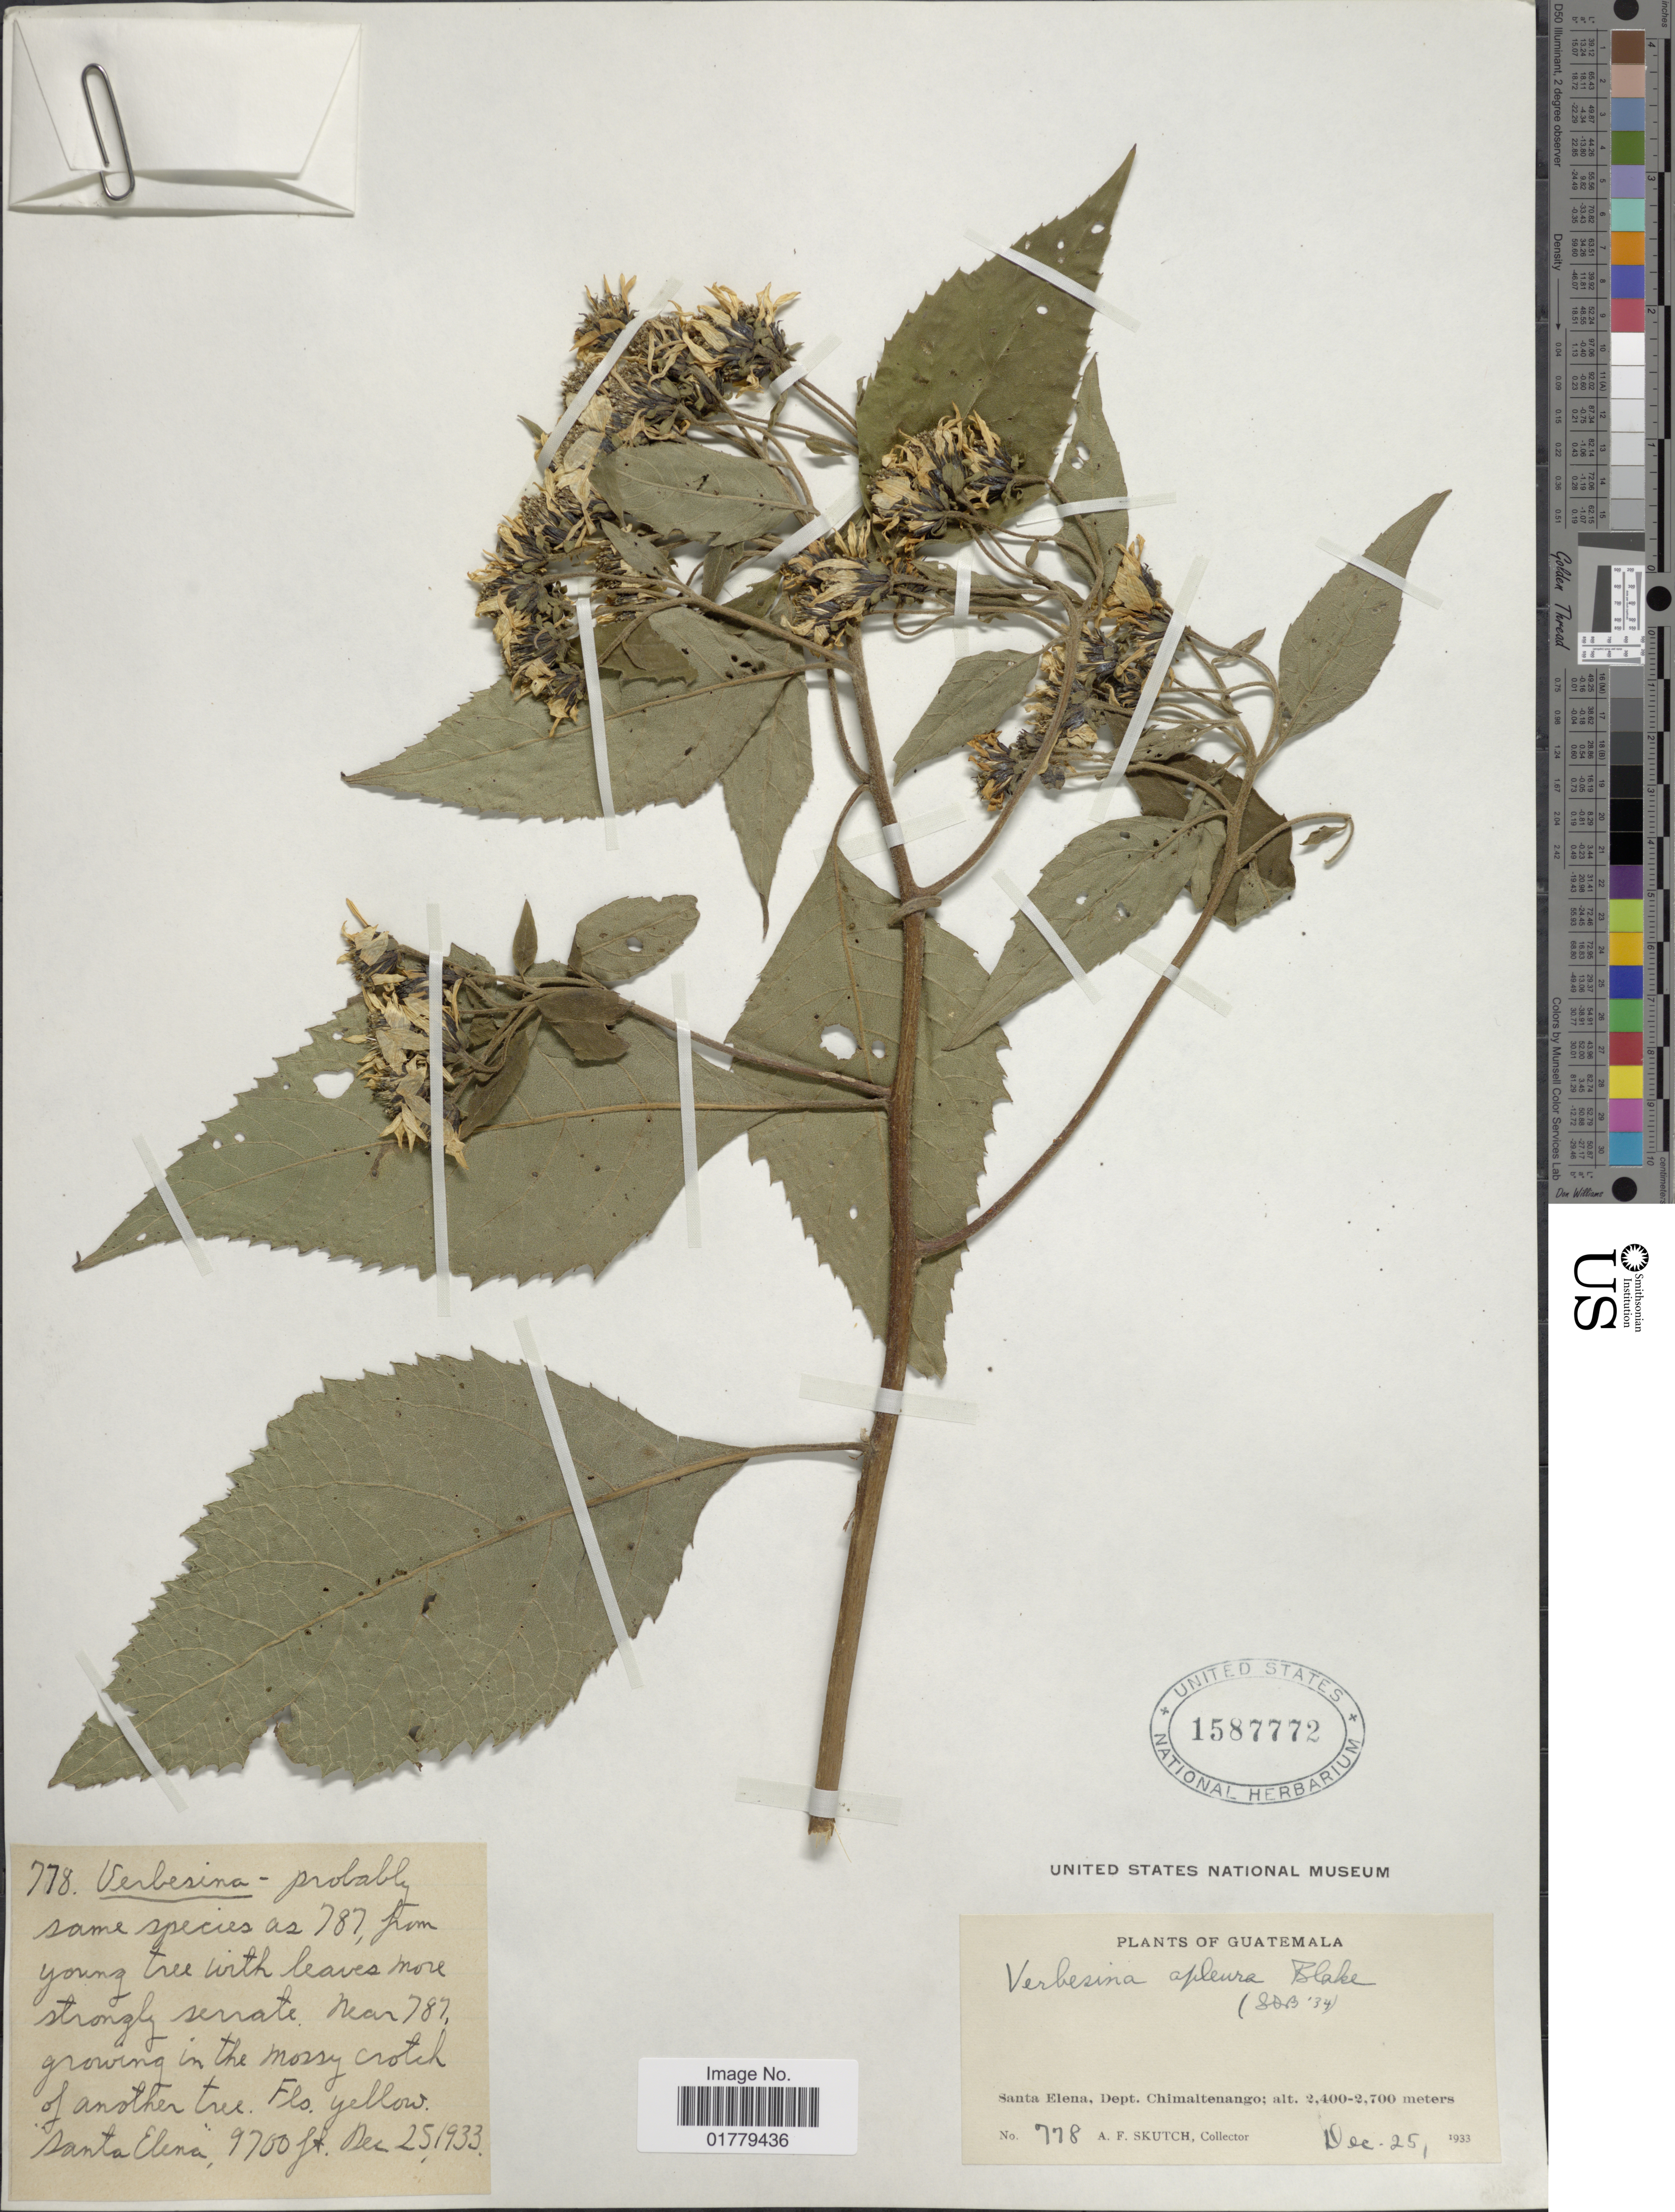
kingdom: Plantae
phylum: Tracheophyta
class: Magnoliopsida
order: Asterales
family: Asteraceae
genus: Verbesina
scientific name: Verbesina apleura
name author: S.F. Blake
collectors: A. F. Skutch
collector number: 778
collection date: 1933-12-25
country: Guatemala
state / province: Chimaltenango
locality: Santa Elena, Dept. Chimaltenango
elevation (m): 2400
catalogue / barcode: US 1587772